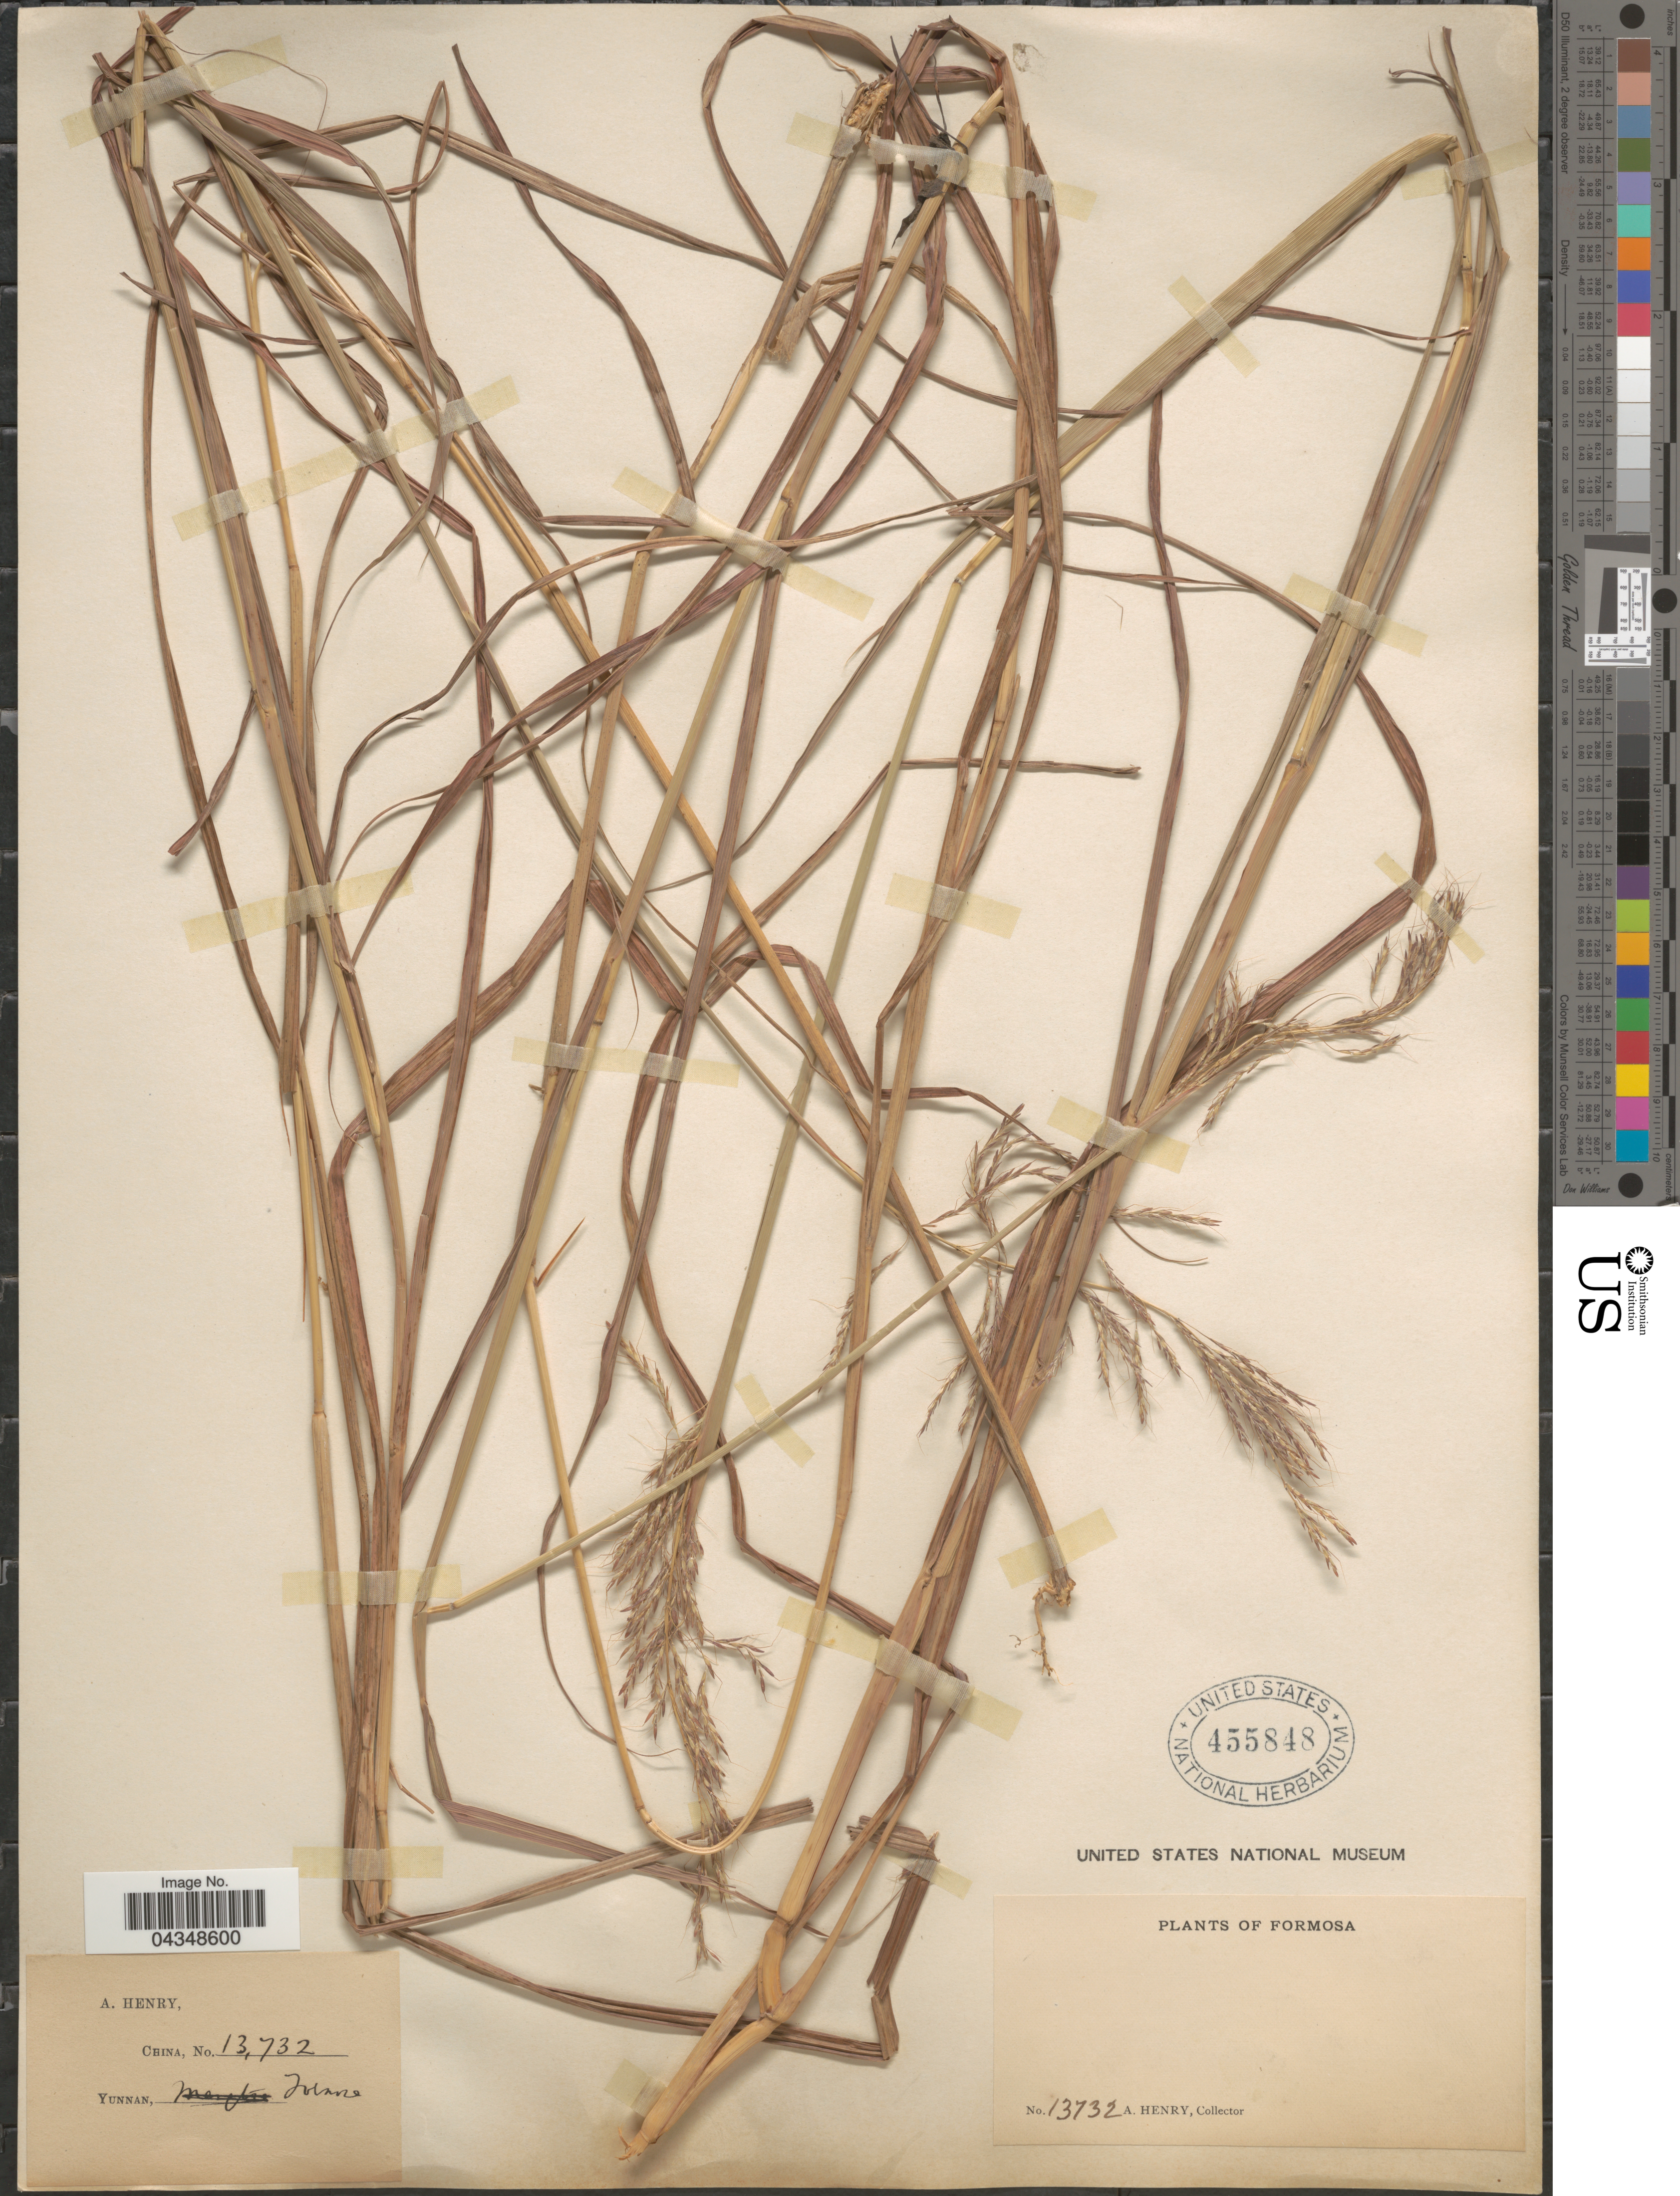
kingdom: Plantae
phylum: Tracheophyta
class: Liliopsida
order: Poales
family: Poaceae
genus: Bothriochloa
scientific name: Bothriochloa bladhii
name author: (Retz.) S.T. Blake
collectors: A. Henry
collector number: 13732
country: China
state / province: Yunnan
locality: Formosa.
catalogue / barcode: US 455848